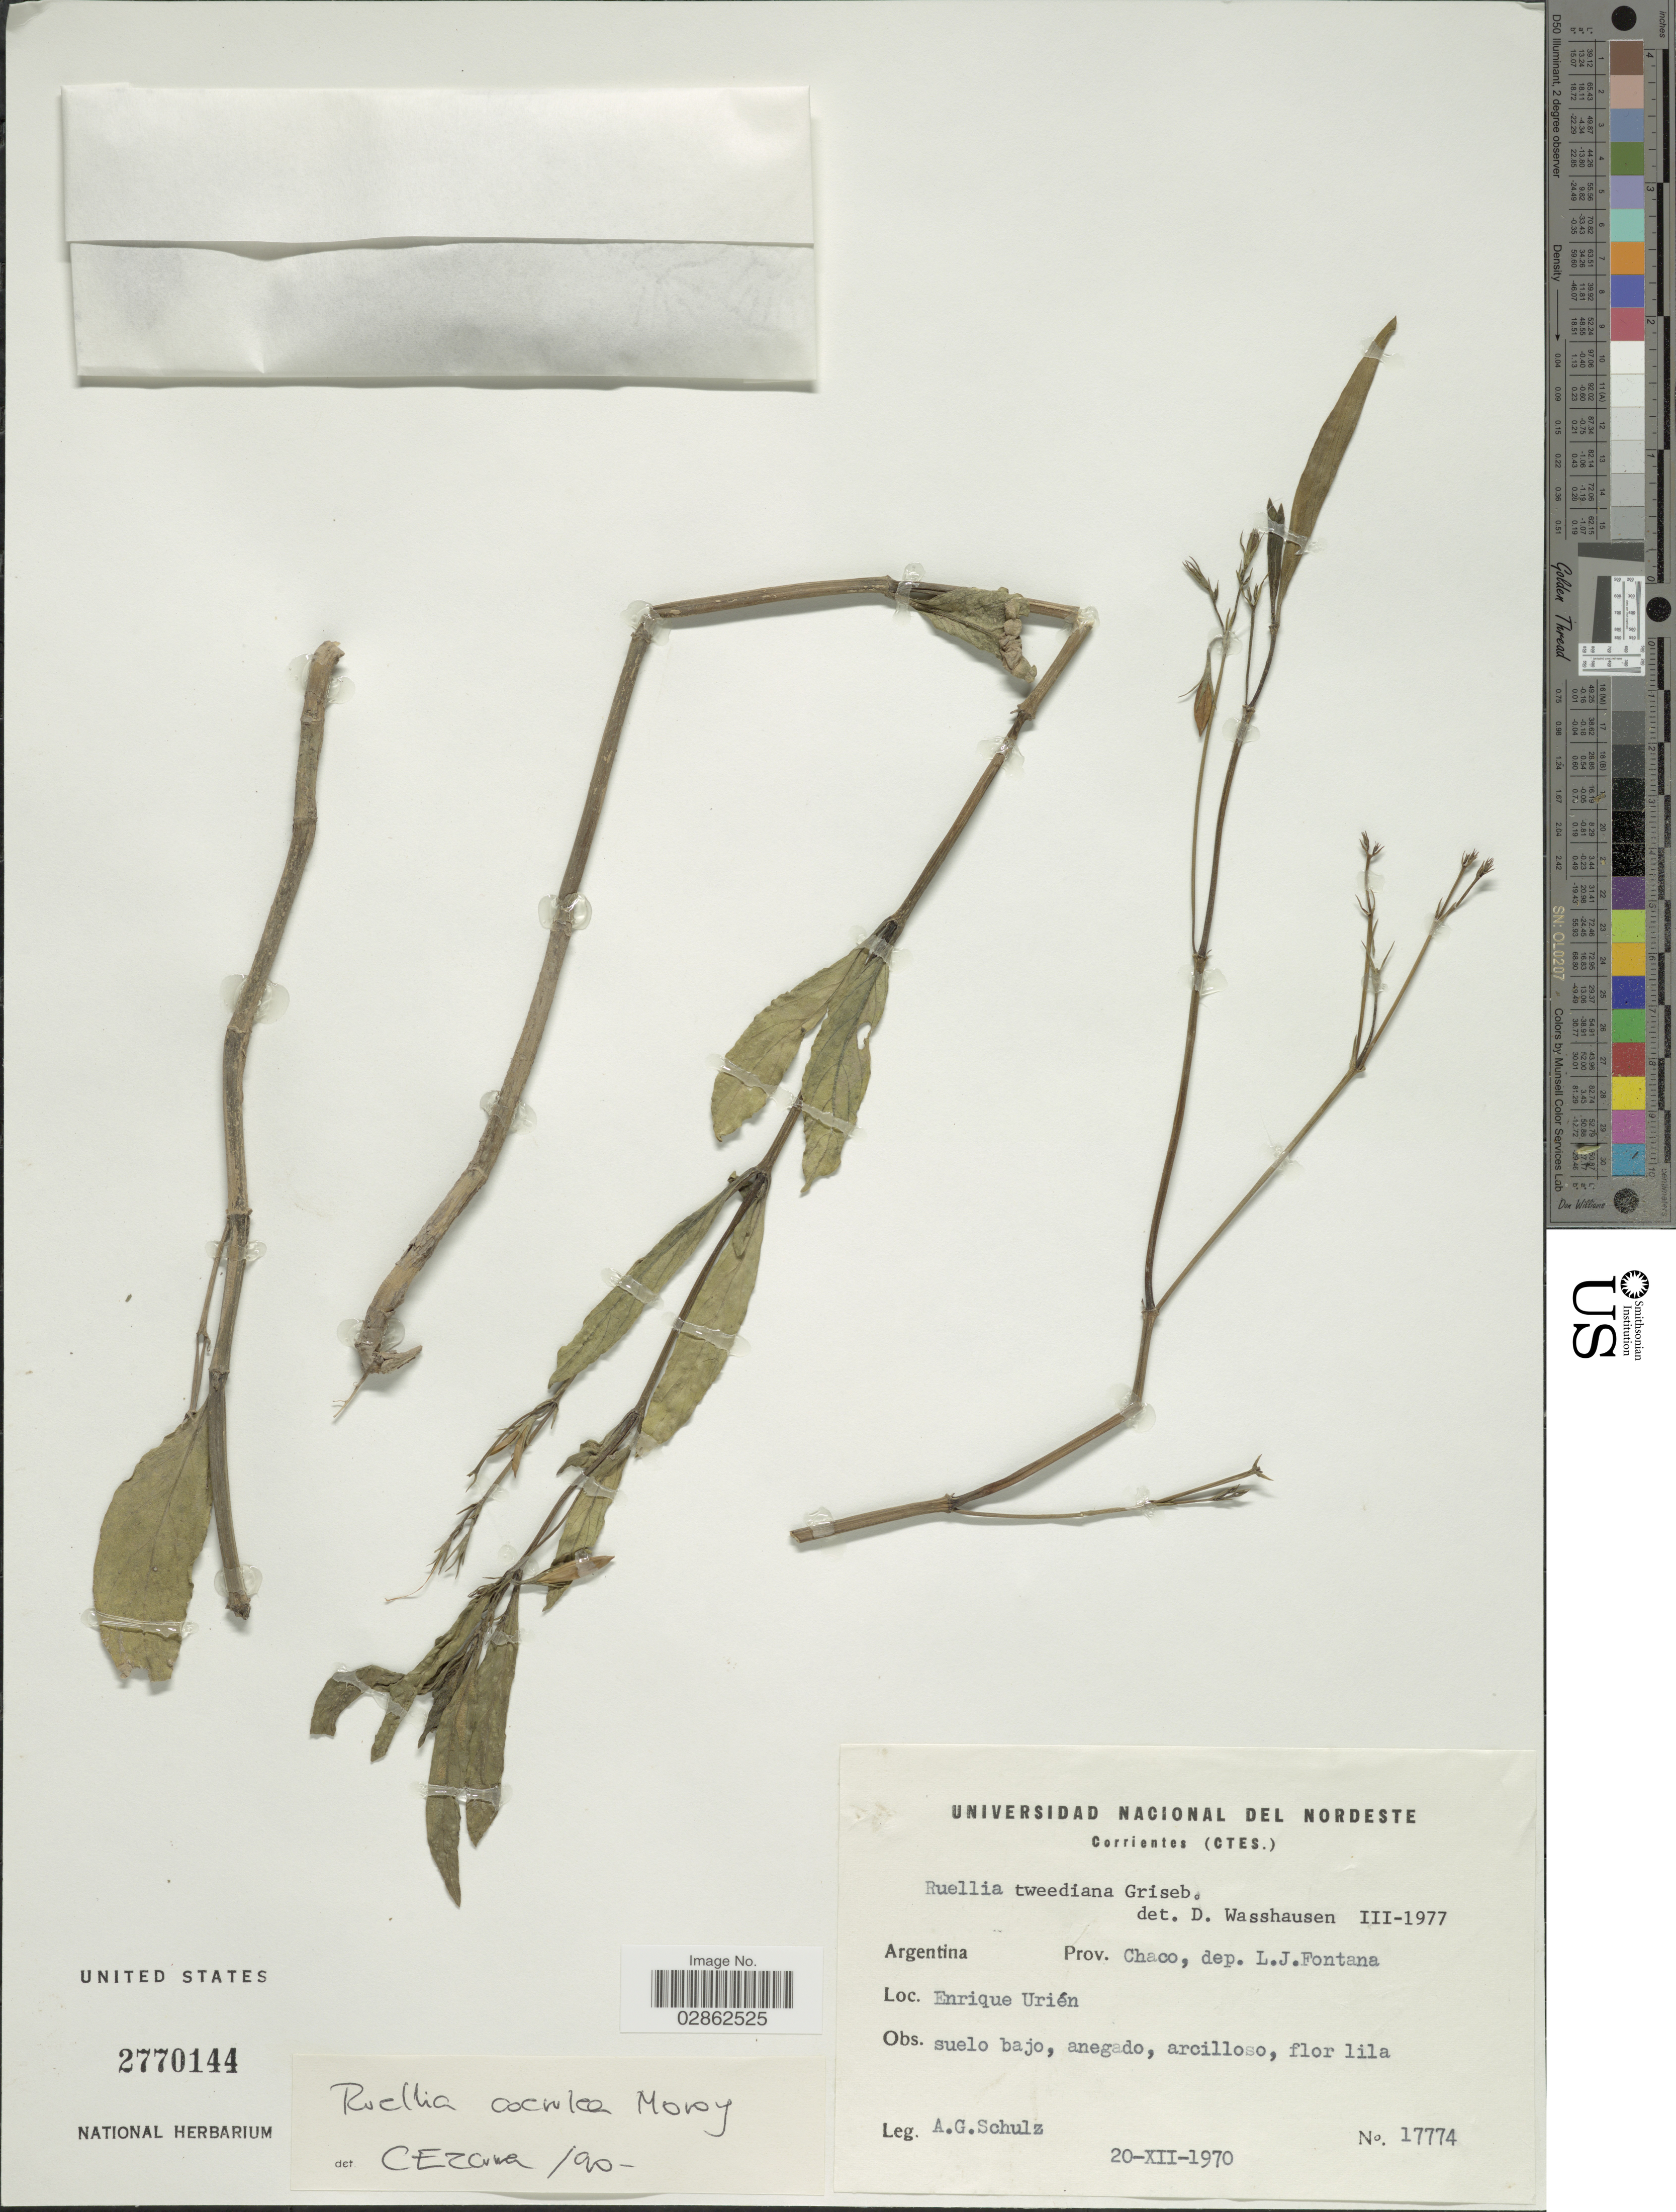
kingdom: Plantae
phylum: Tracheophyta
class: Magnoliopsida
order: Lamiales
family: Acanthaceae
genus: Ruellia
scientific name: Ruellia coerulea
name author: Morong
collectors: A. G. Schulz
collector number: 17774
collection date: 1970-12-20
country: Argentina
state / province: Chaco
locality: Dep. L. J. Fontana. Enrique Urién.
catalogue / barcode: US 2770144